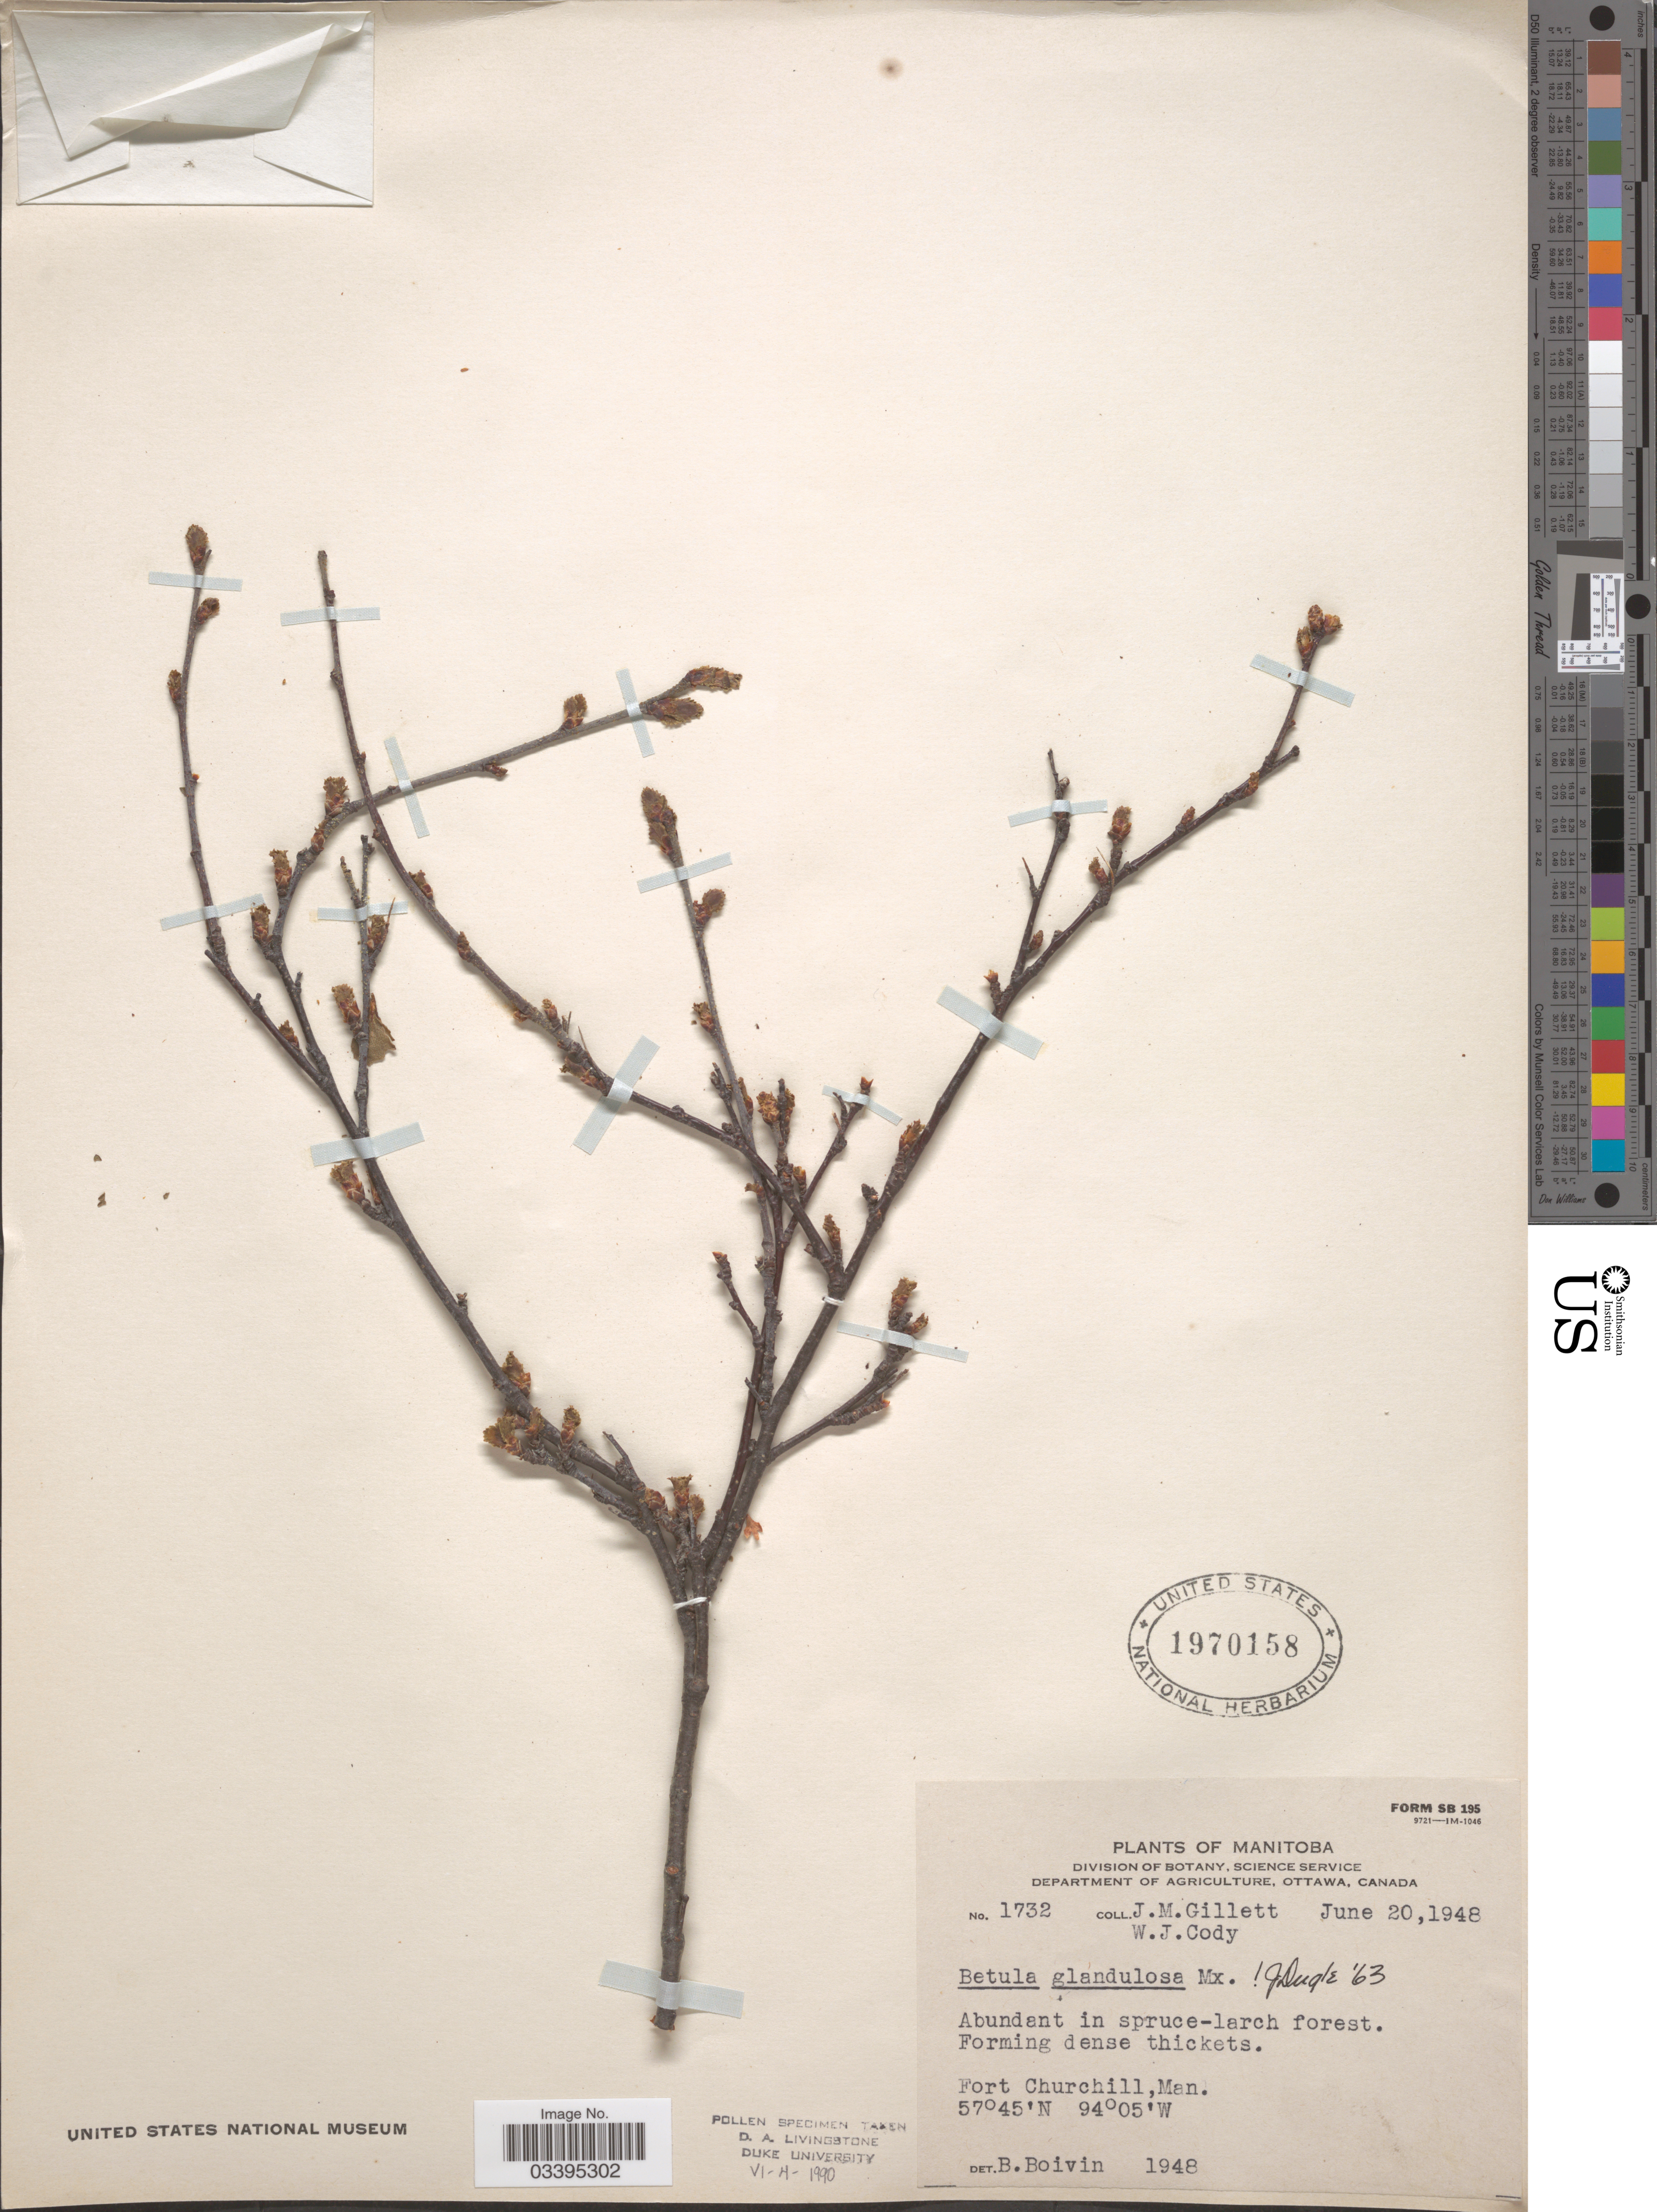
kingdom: Plantae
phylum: Tracheophyta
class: Magnoliopsida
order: Fagales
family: Betulaceae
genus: Betula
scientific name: Betula glandulosa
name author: Michx.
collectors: J. M. Gillett & W. Cody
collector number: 1732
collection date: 1948-06-20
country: Canada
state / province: Manitoba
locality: Fort Churchill.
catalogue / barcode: US 1970158